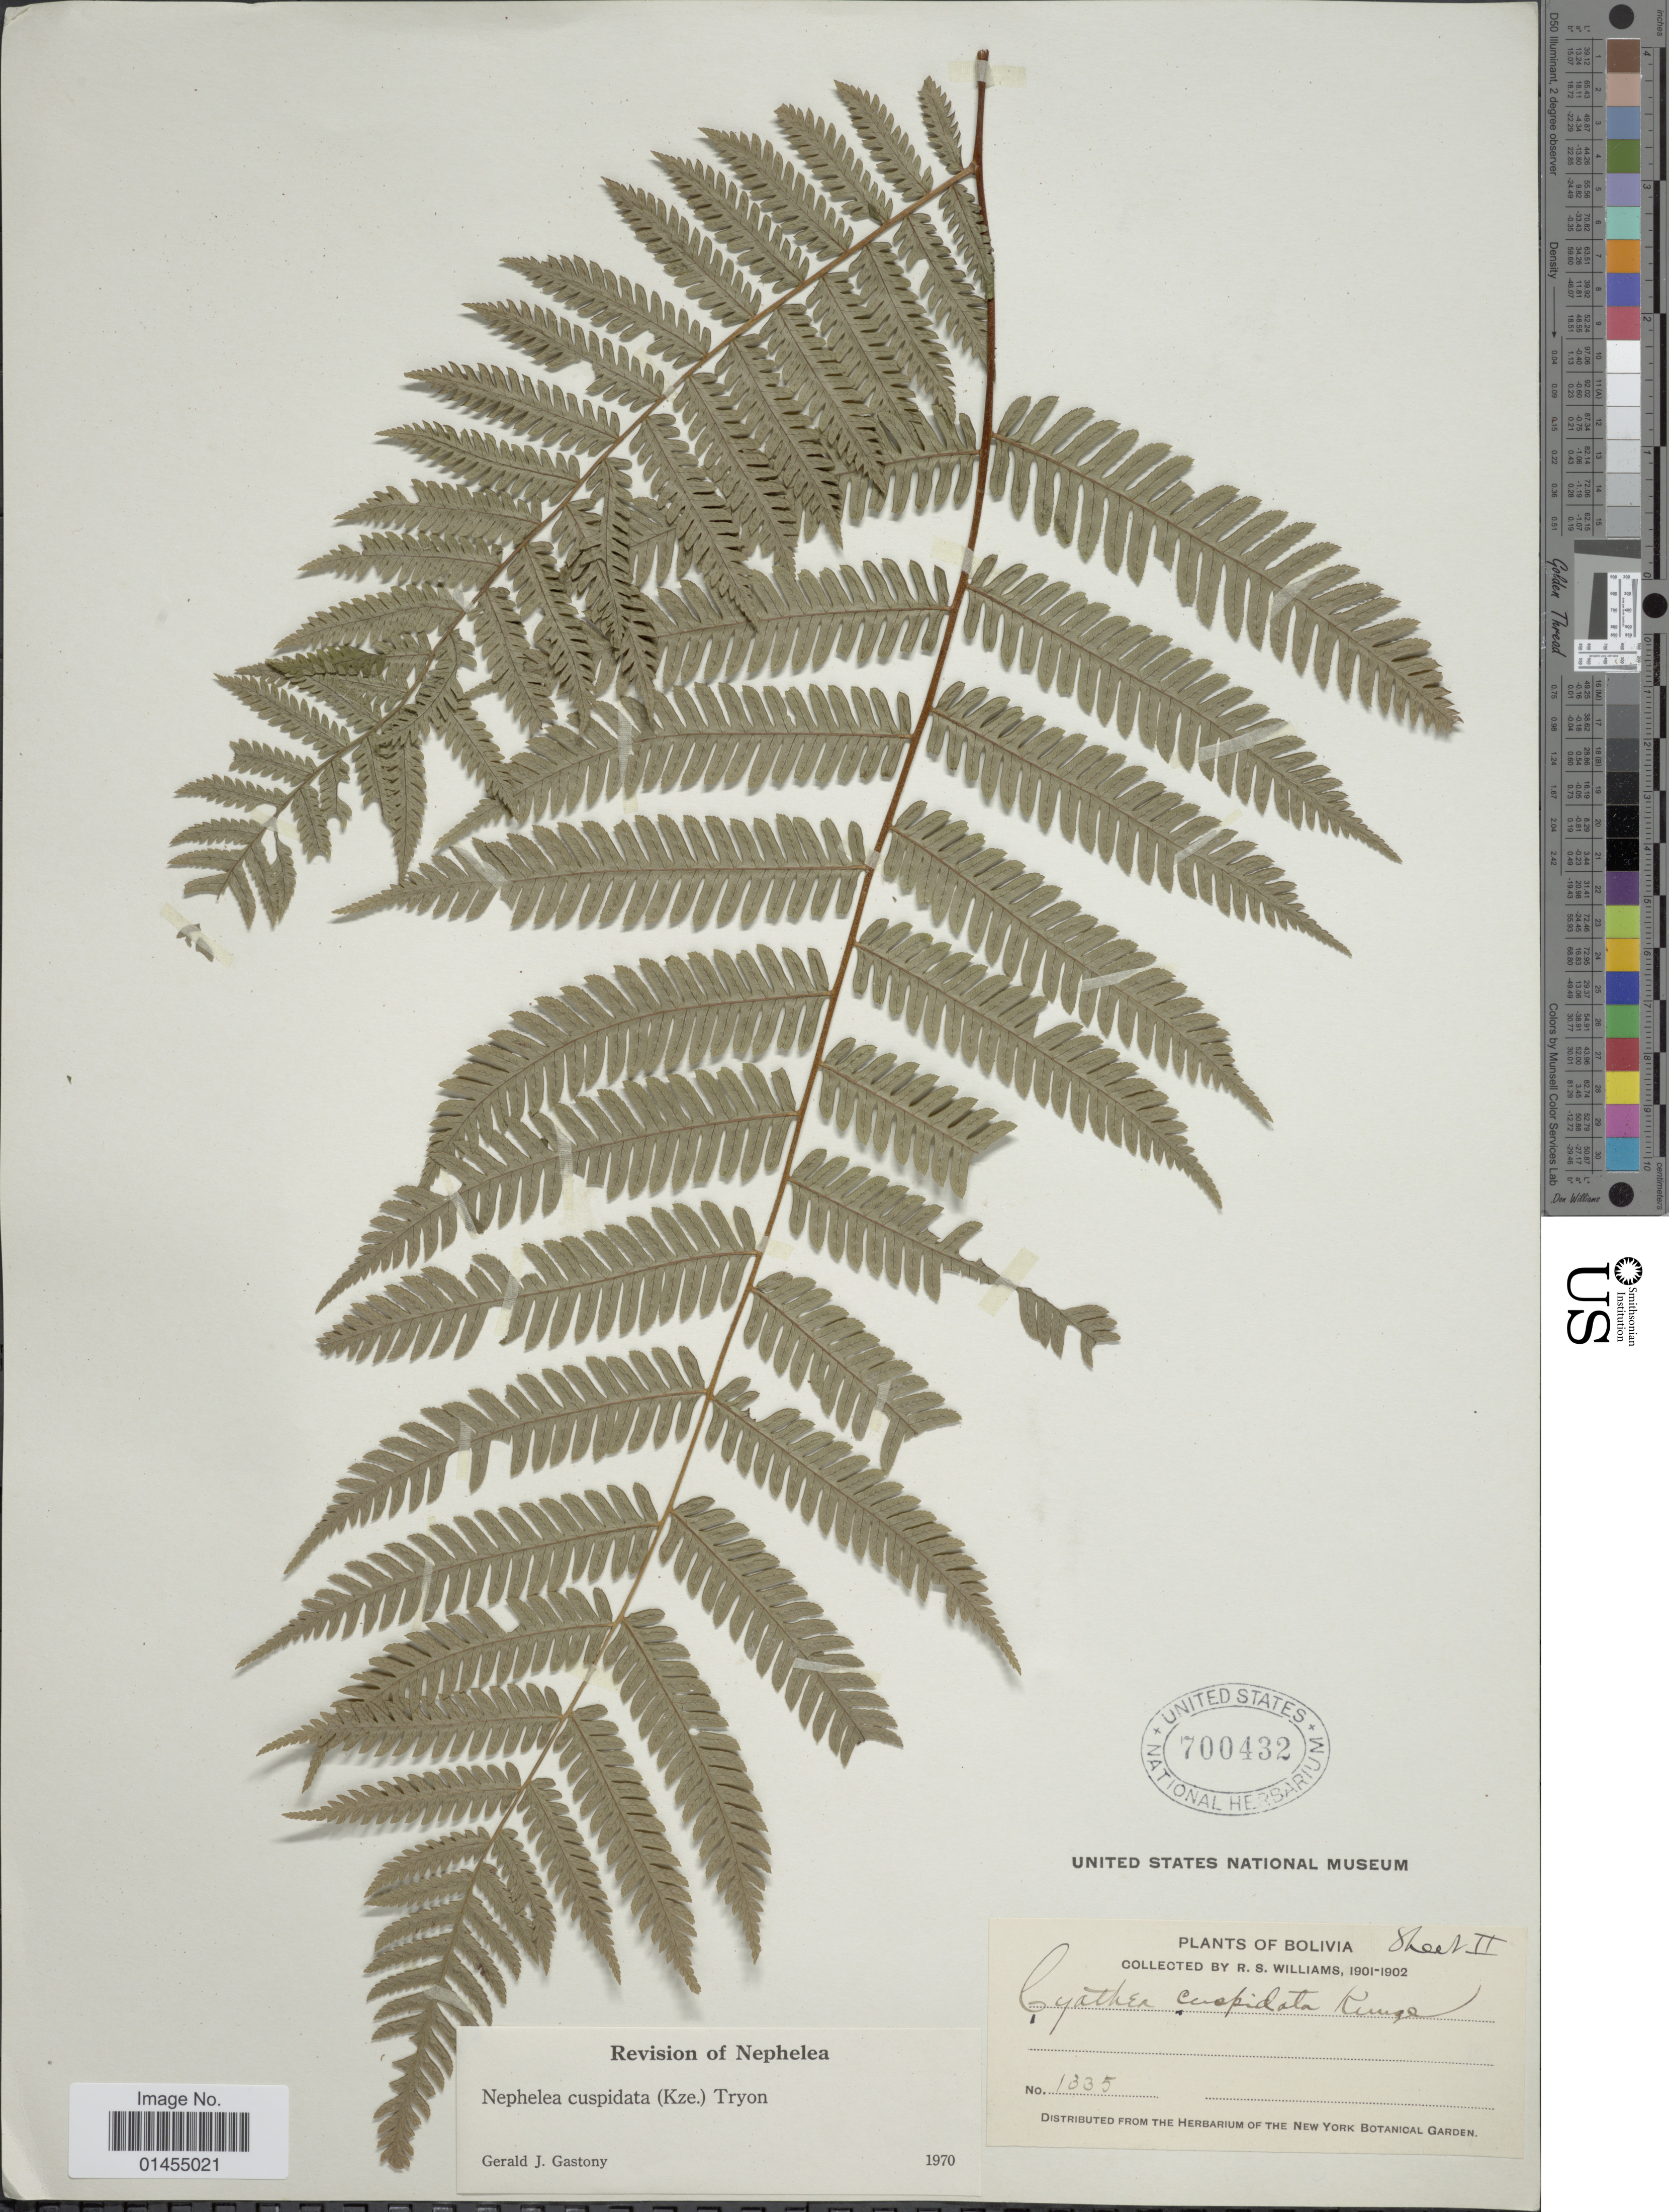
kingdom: Plantae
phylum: Tracheophyta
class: Polypodiopsida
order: Cyatheales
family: Cyatheaceae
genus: Alsophila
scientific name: Alsophila cuspidata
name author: (Kunze) D.S. Conant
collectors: R. S. Williams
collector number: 1335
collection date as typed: Jan. 10, '02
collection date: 1902-01-10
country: Bolivia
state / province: La Paz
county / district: Iturralde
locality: Tumupasa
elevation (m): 549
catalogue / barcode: US 700432